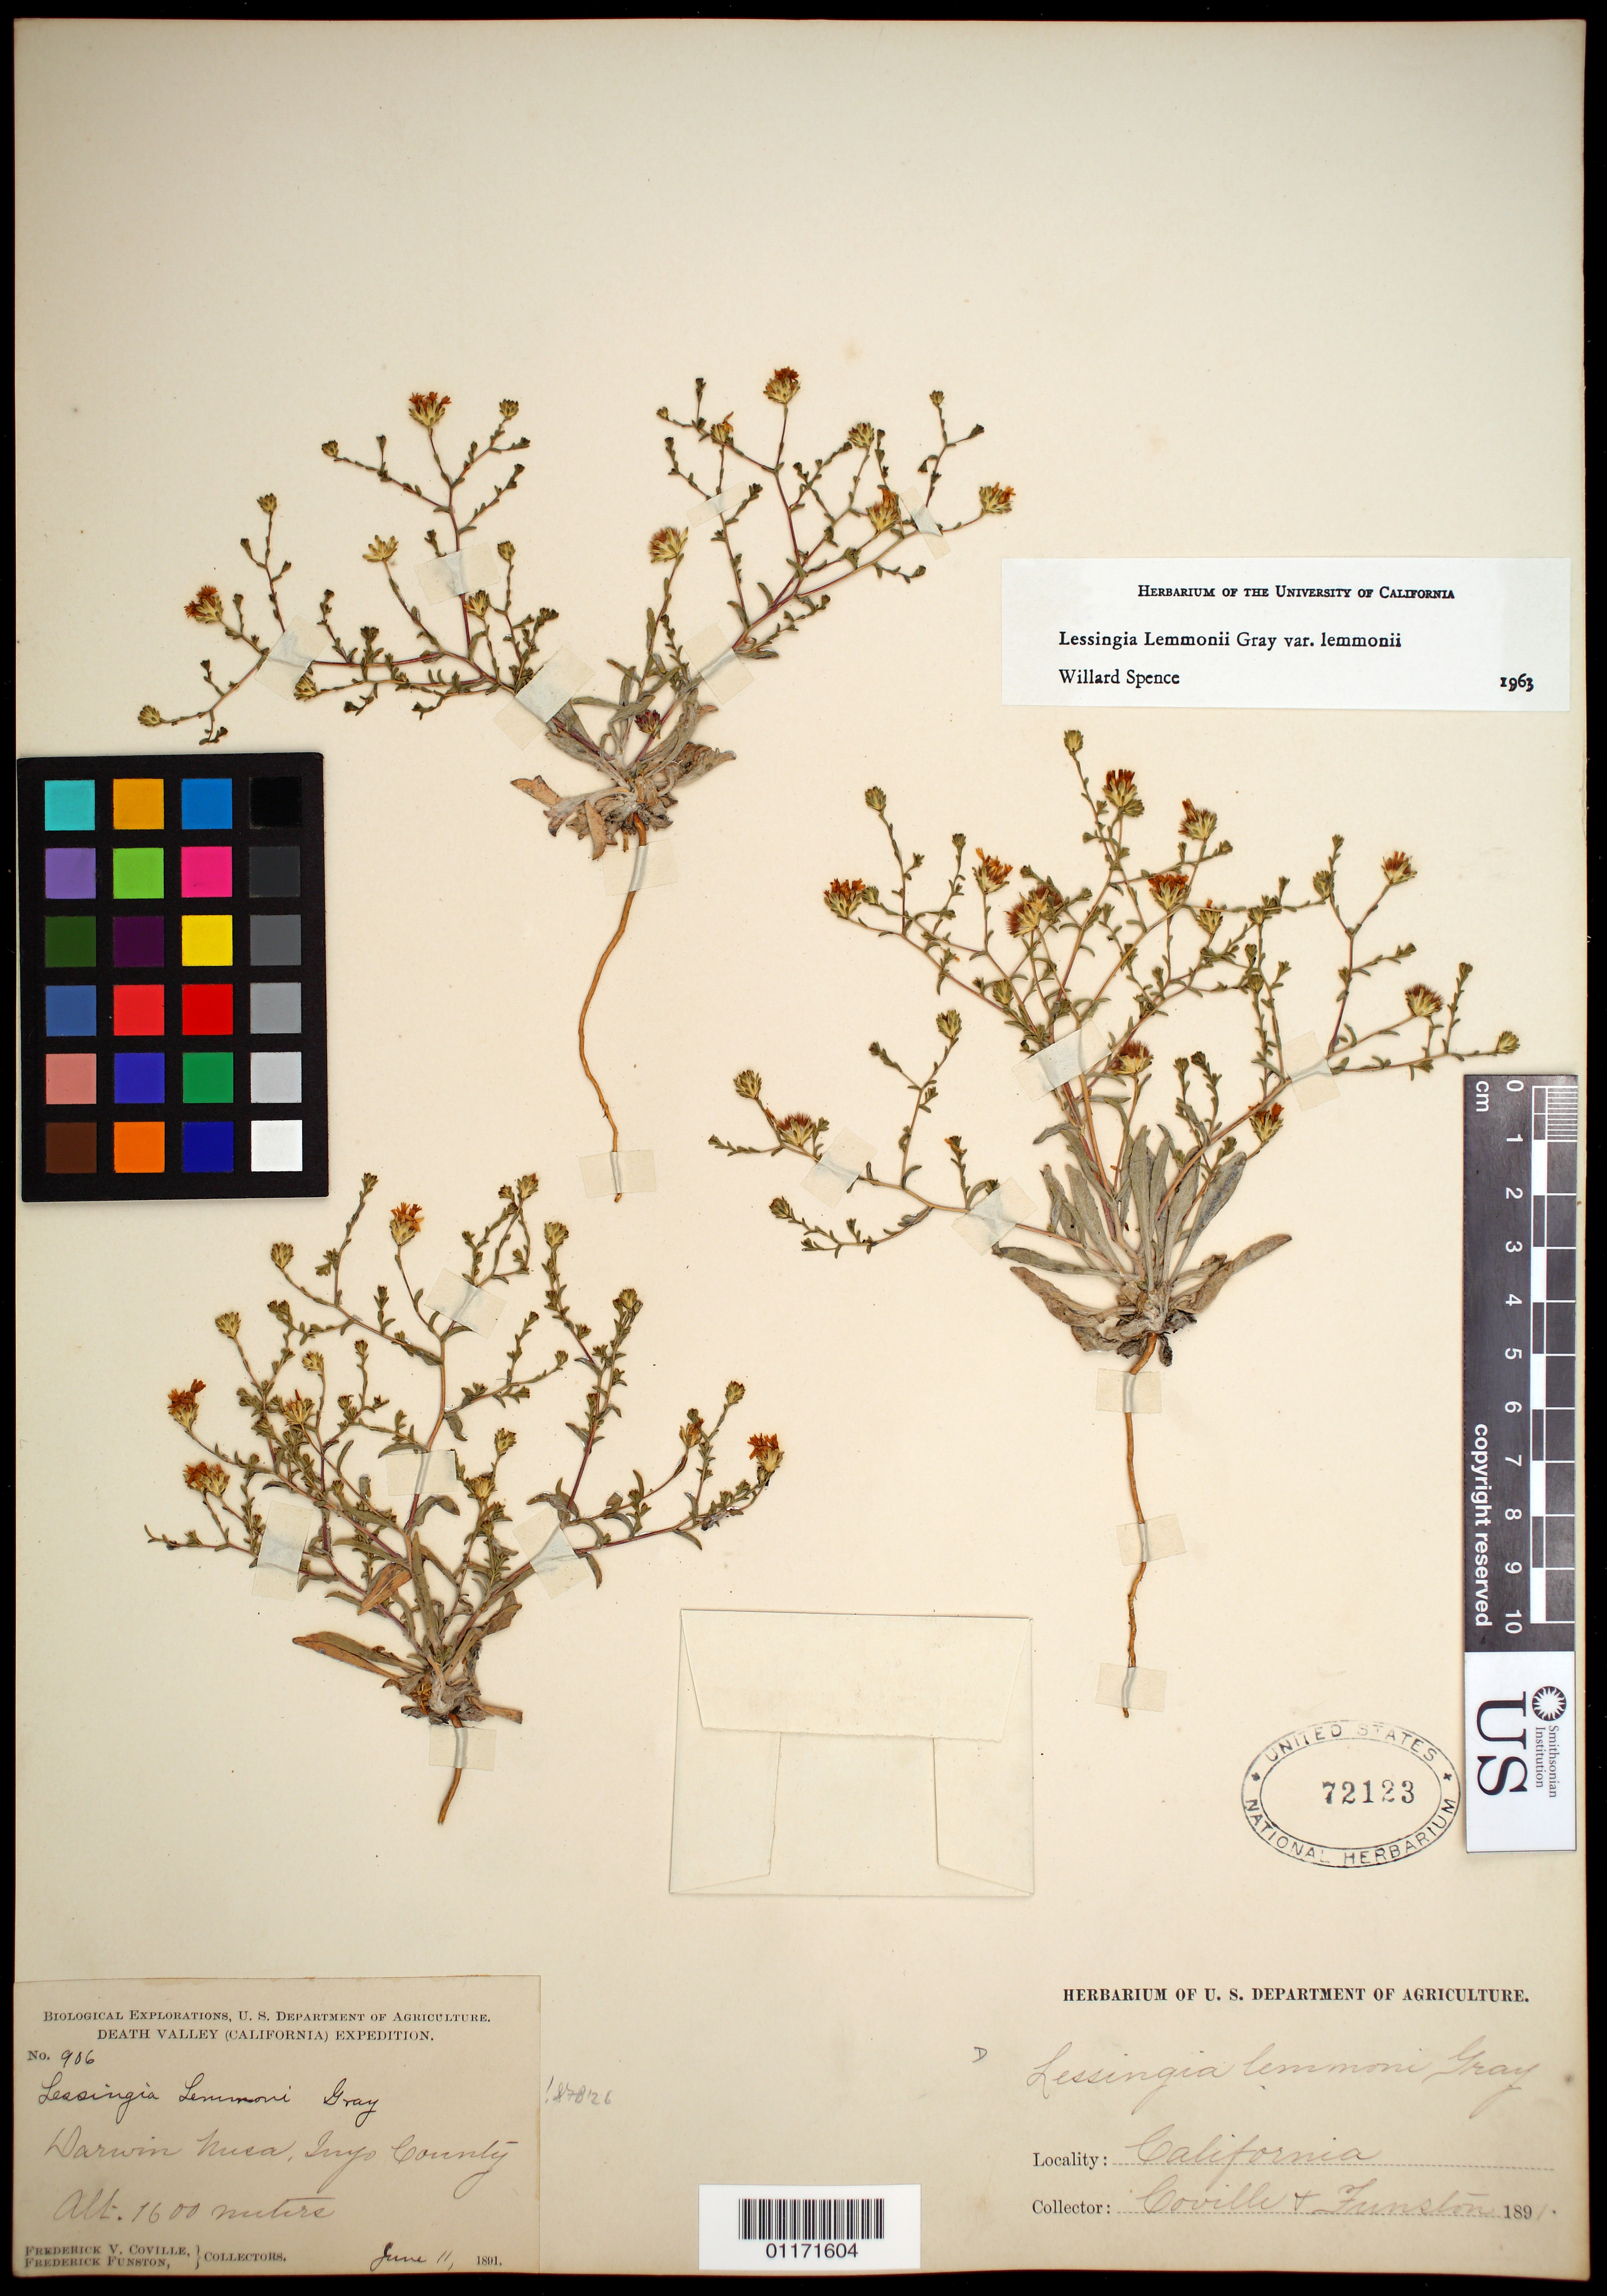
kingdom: Plantae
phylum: Tracheophyta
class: Magnoliopsida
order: Asterales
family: Asteraceae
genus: Lessingia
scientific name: Lessingia lemmonii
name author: A. Gray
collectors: F. V. Coville & F. Funston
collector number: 906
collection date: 1891-06-11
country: United States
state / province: California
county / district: Inyo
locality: Darwin Mesa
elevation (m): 1600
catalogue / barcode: US 72123